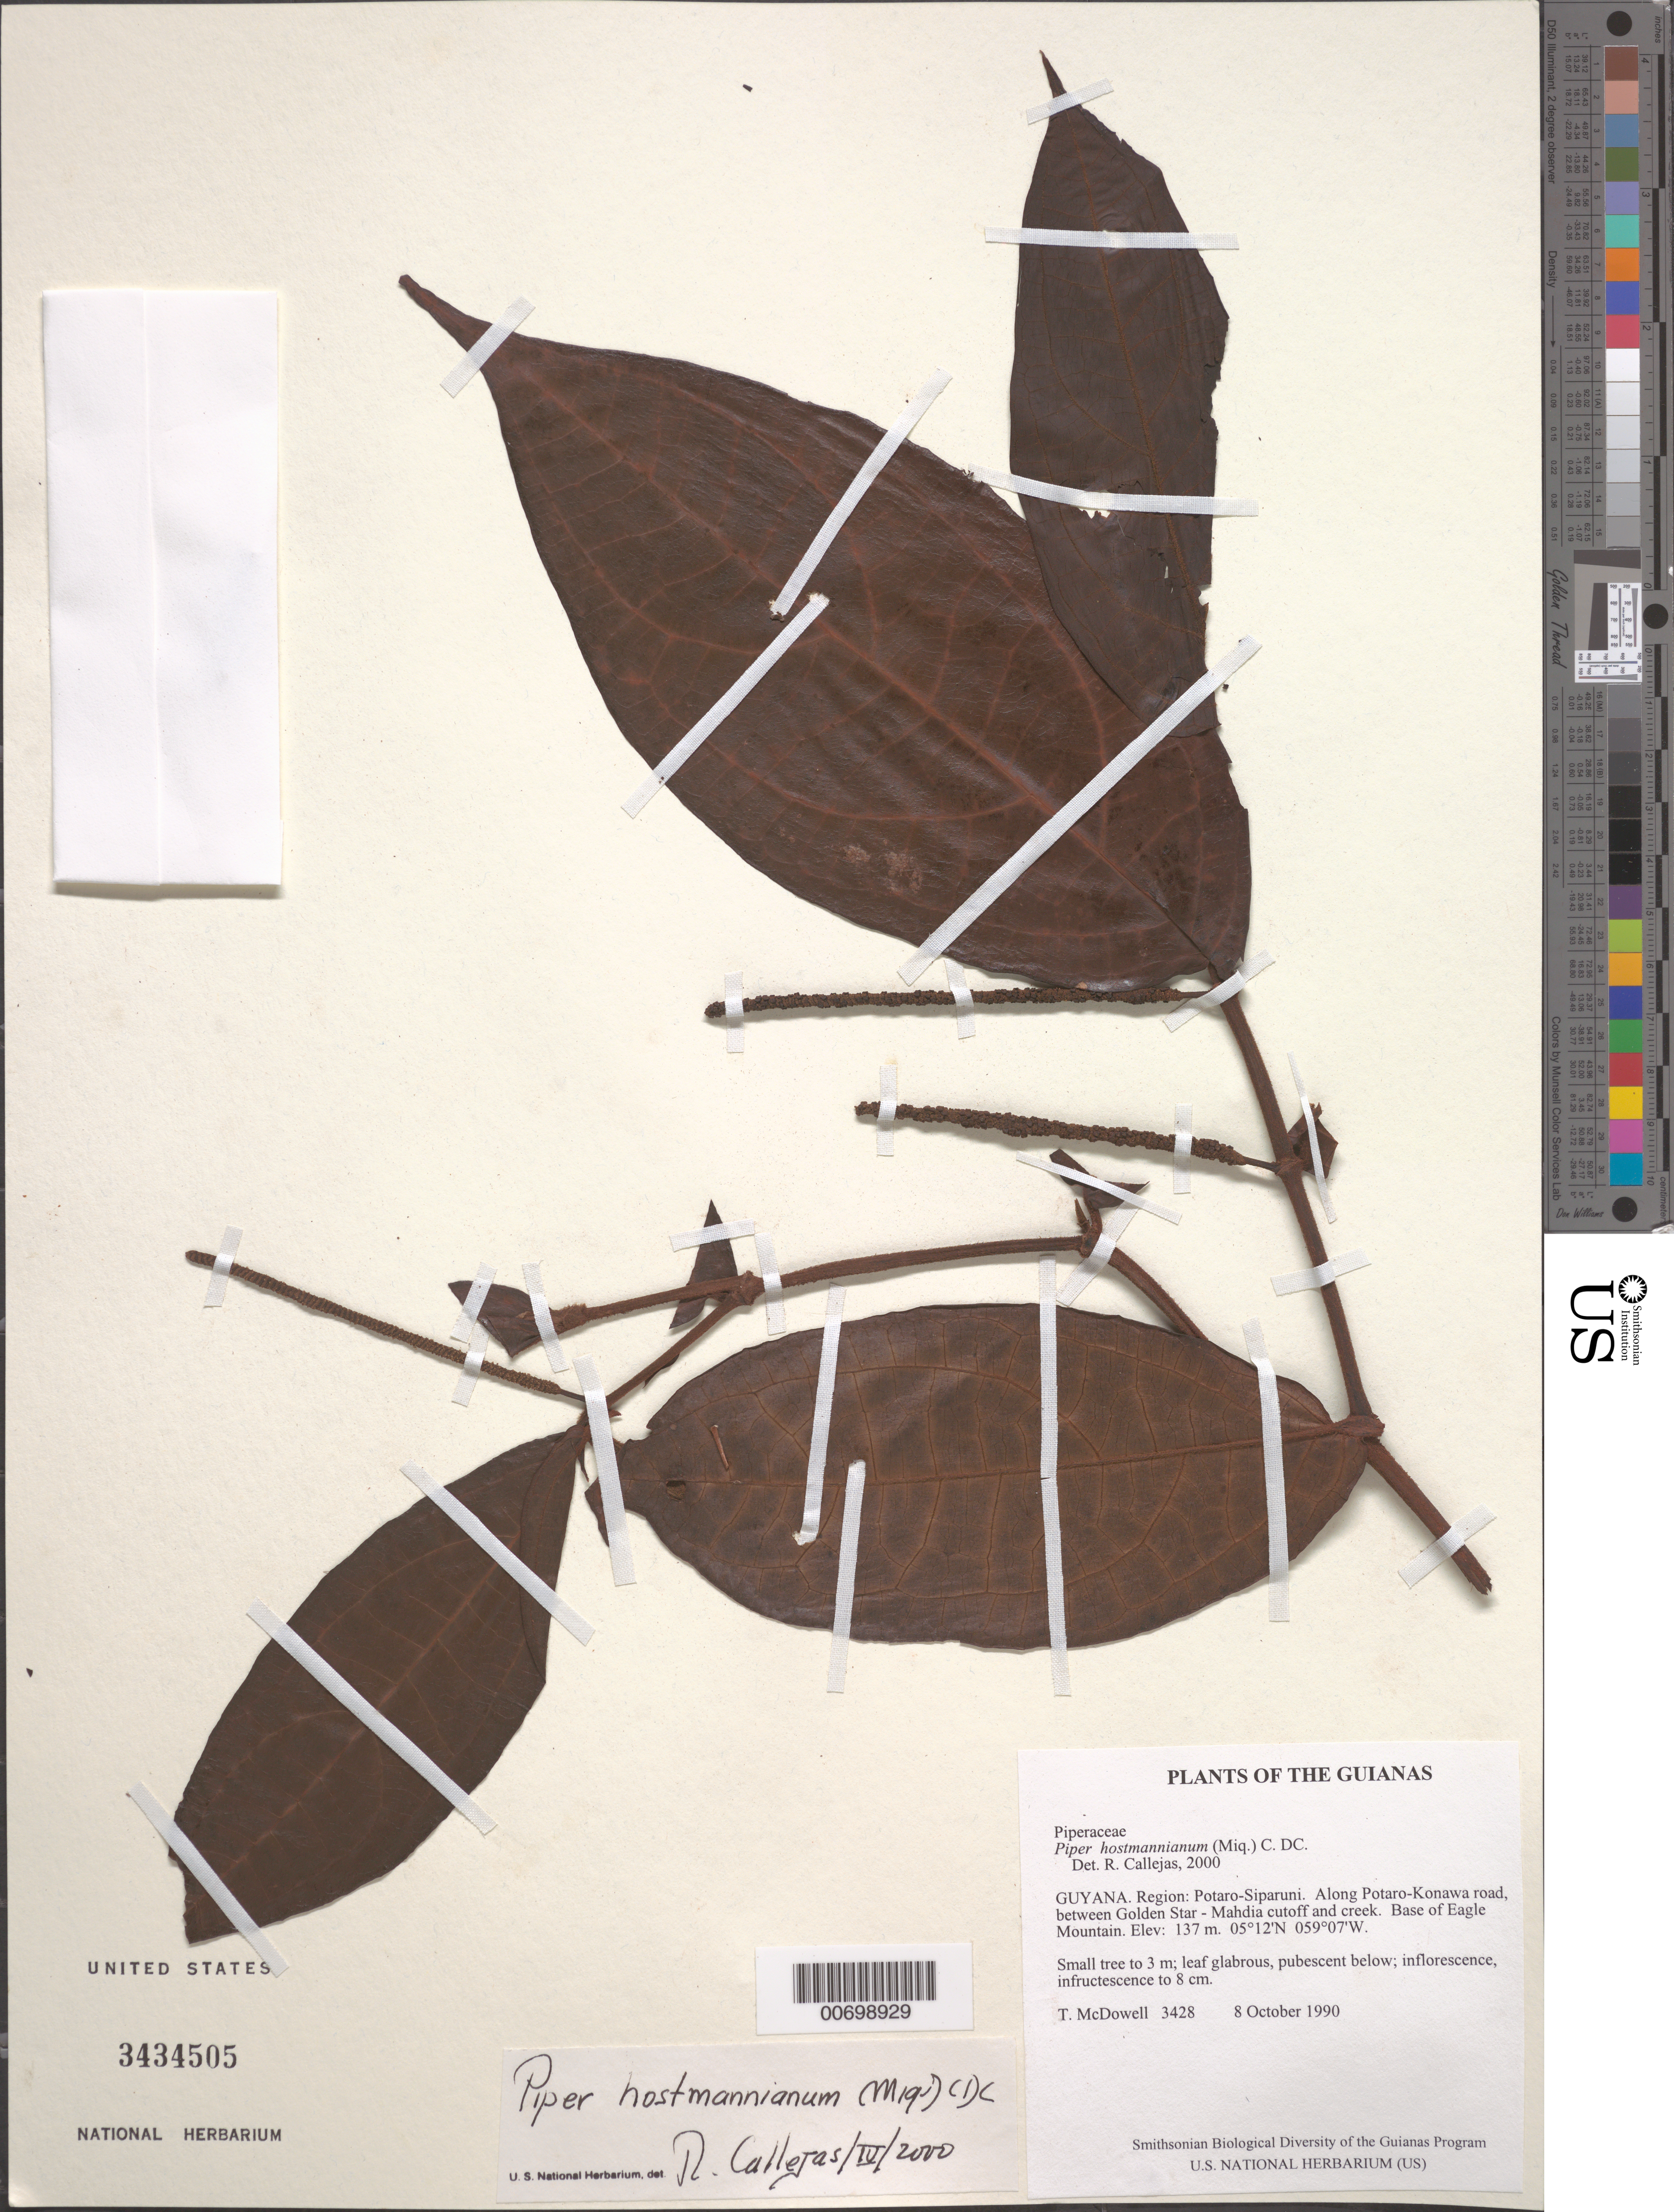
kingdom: Plantae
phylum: Tracheophyta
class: Magnoliopsida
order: Piperales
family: Piperaceae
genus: Piper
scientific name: Piper hostmannianum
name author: (Miq.) C. DC.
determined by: Callejas, Ricardo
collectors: T. McDowell & D. Gopaul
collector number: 3428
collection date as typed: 8 October 1990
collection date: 1990-10-08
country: Guyana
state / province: Potaro-Siparuni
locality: Along Potaro-Konawa road, between Golden Star - Mahdia cutoff and creek. Base of Eagle Mountain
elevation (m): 137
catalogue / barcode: US 3434505